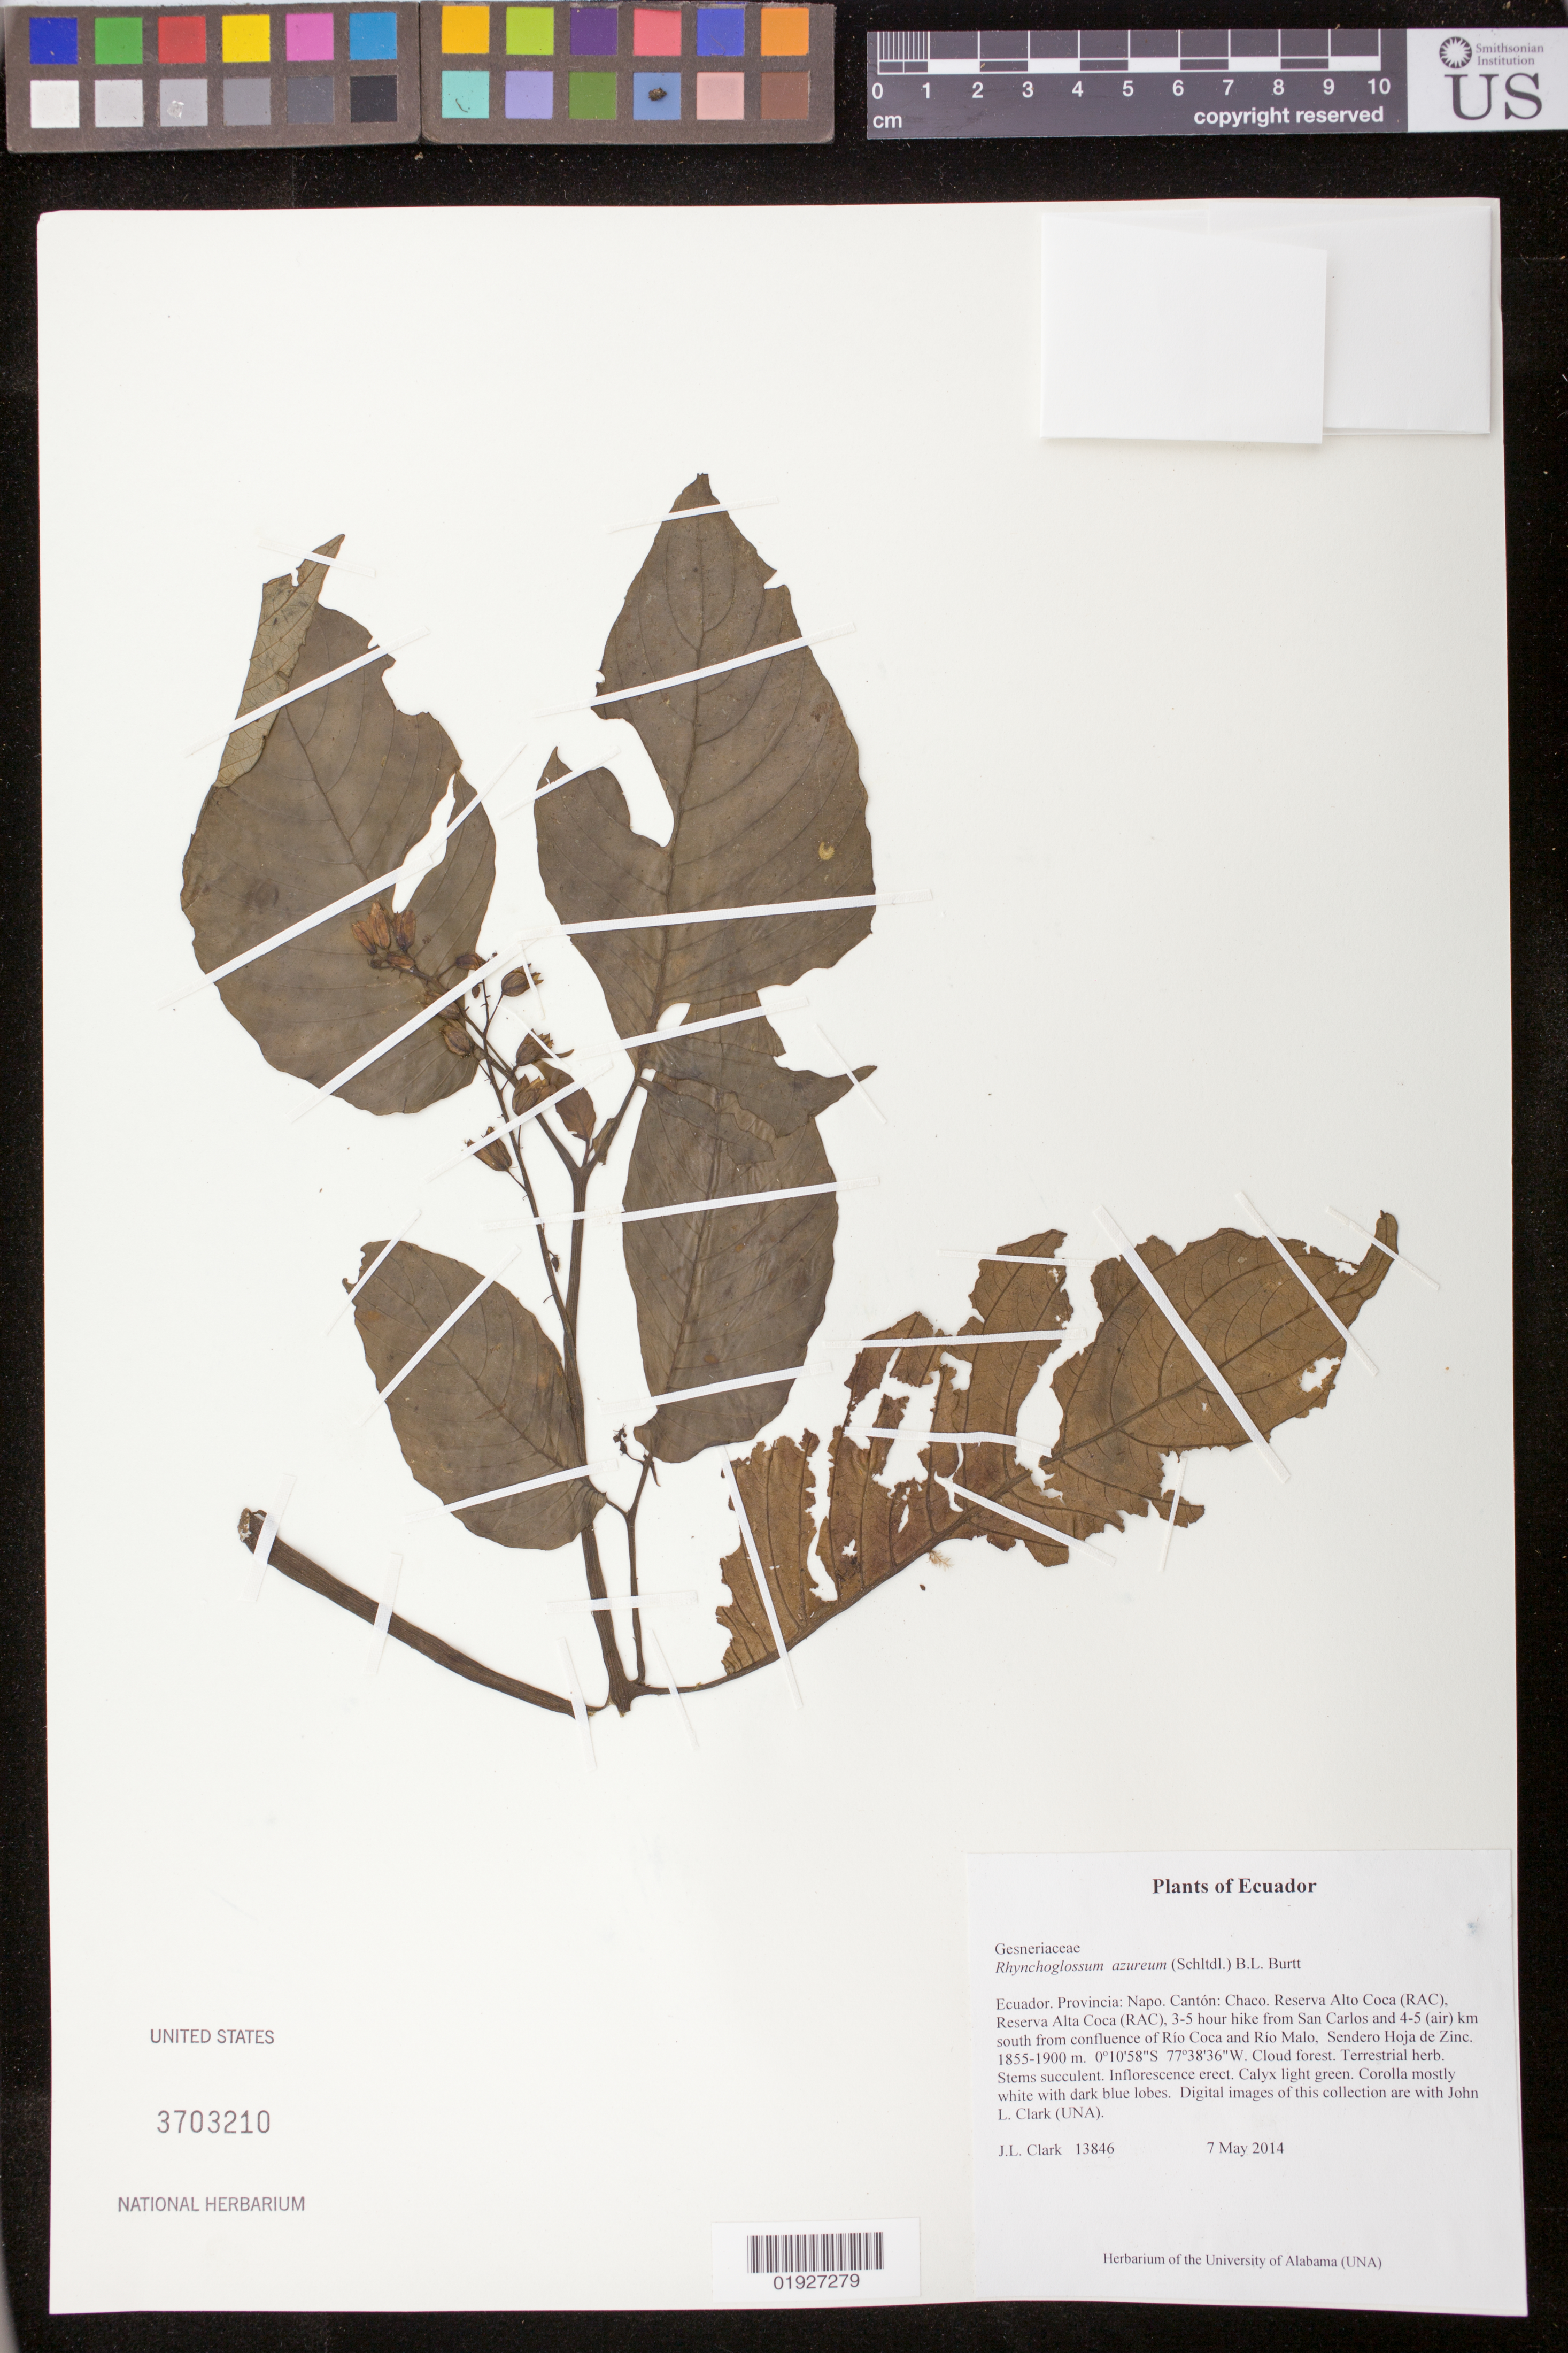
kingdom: Plantae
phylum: Tracheophyta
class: Magnoliopsida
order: Lamiales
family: Gesneriaceae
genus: Rhynchoglossum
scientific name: Rhynchoglossum azureum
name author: (Schltdl.) B.L. Burtt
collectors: J. L. Clark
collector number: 13846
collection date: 2014-05-07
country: Ecuador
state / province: Napo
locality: Reserva Alto Coca (RAC), 3-5 hour hike from San Carlos and 4-5 (air) km south from confluence of Rio Coca and Rio Malo, Sendero Hoja de Zinc.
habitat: Cloud forest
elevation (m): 1855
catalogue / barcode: US 3703210